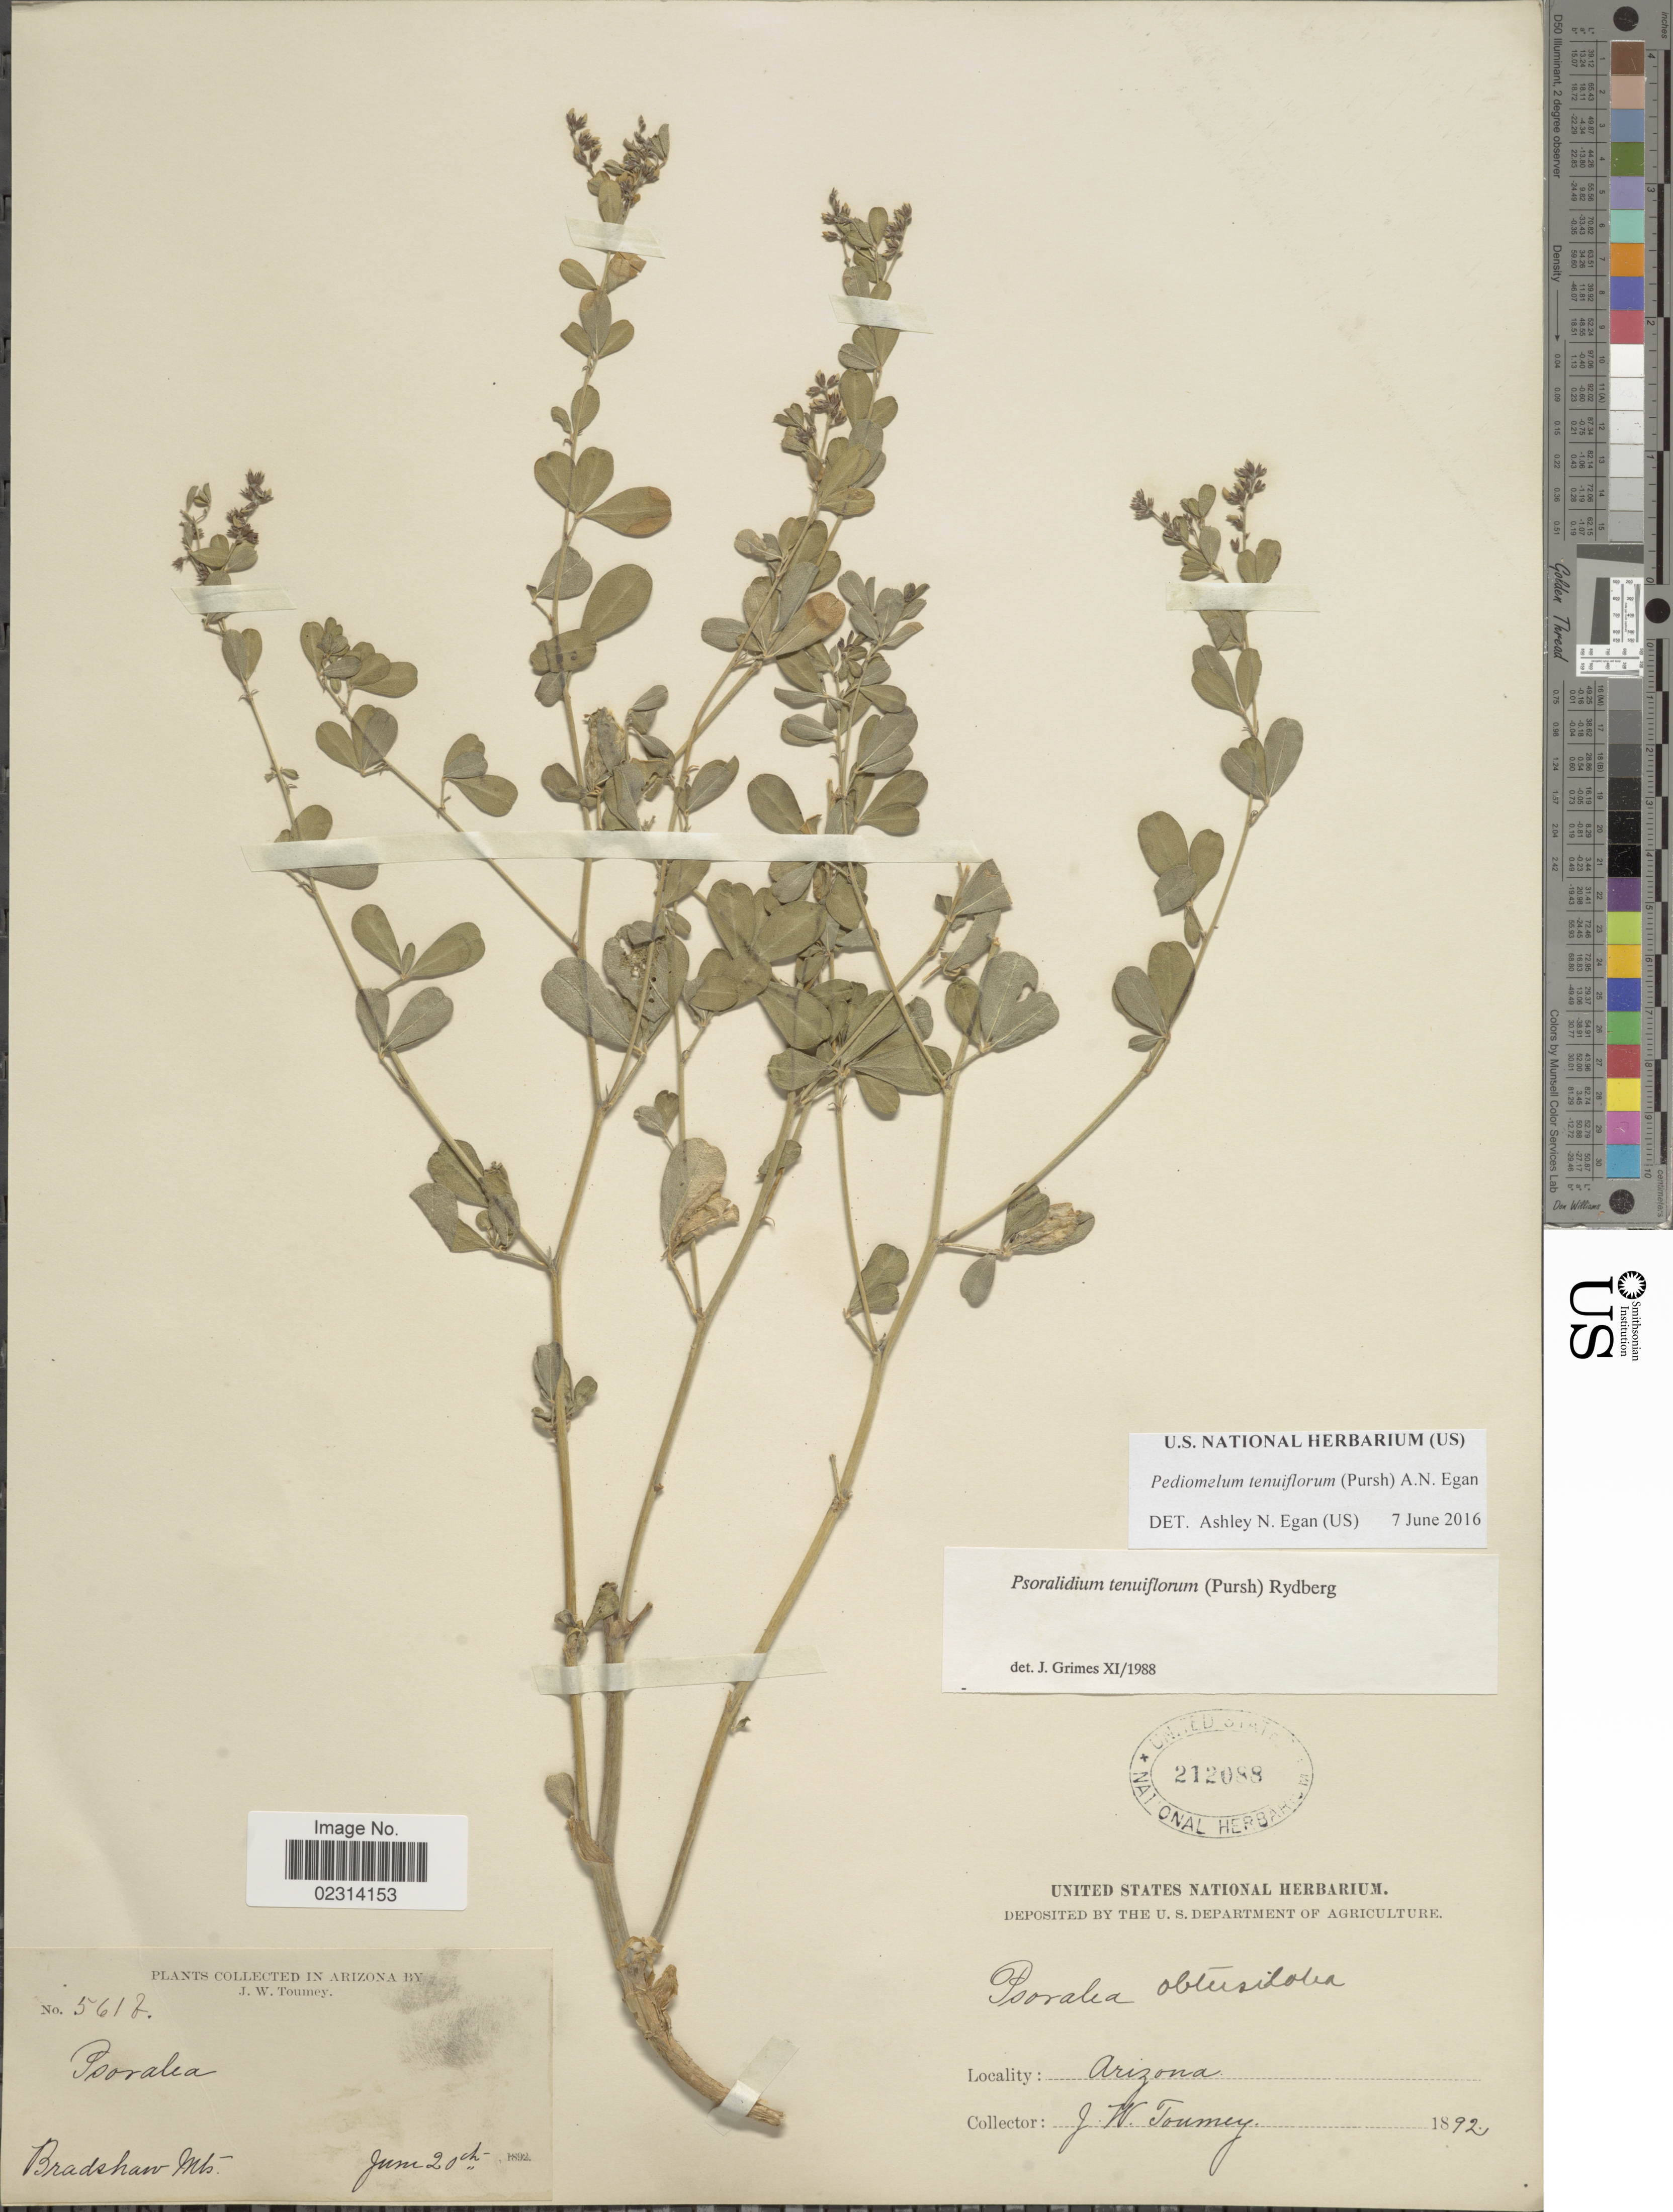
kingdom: Plantae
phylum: Tracheophyta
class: Magnoliopsida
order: Fabales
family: Fabaceae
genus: Psoralidium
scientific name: Psoralidium tenuiflorum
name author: (Pursh) Rydb.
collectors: J. W. Toumey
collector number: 5616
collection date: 1892-06-20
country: United States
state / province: Arizona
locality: Bradshaw Mts.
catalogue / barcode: US 212088